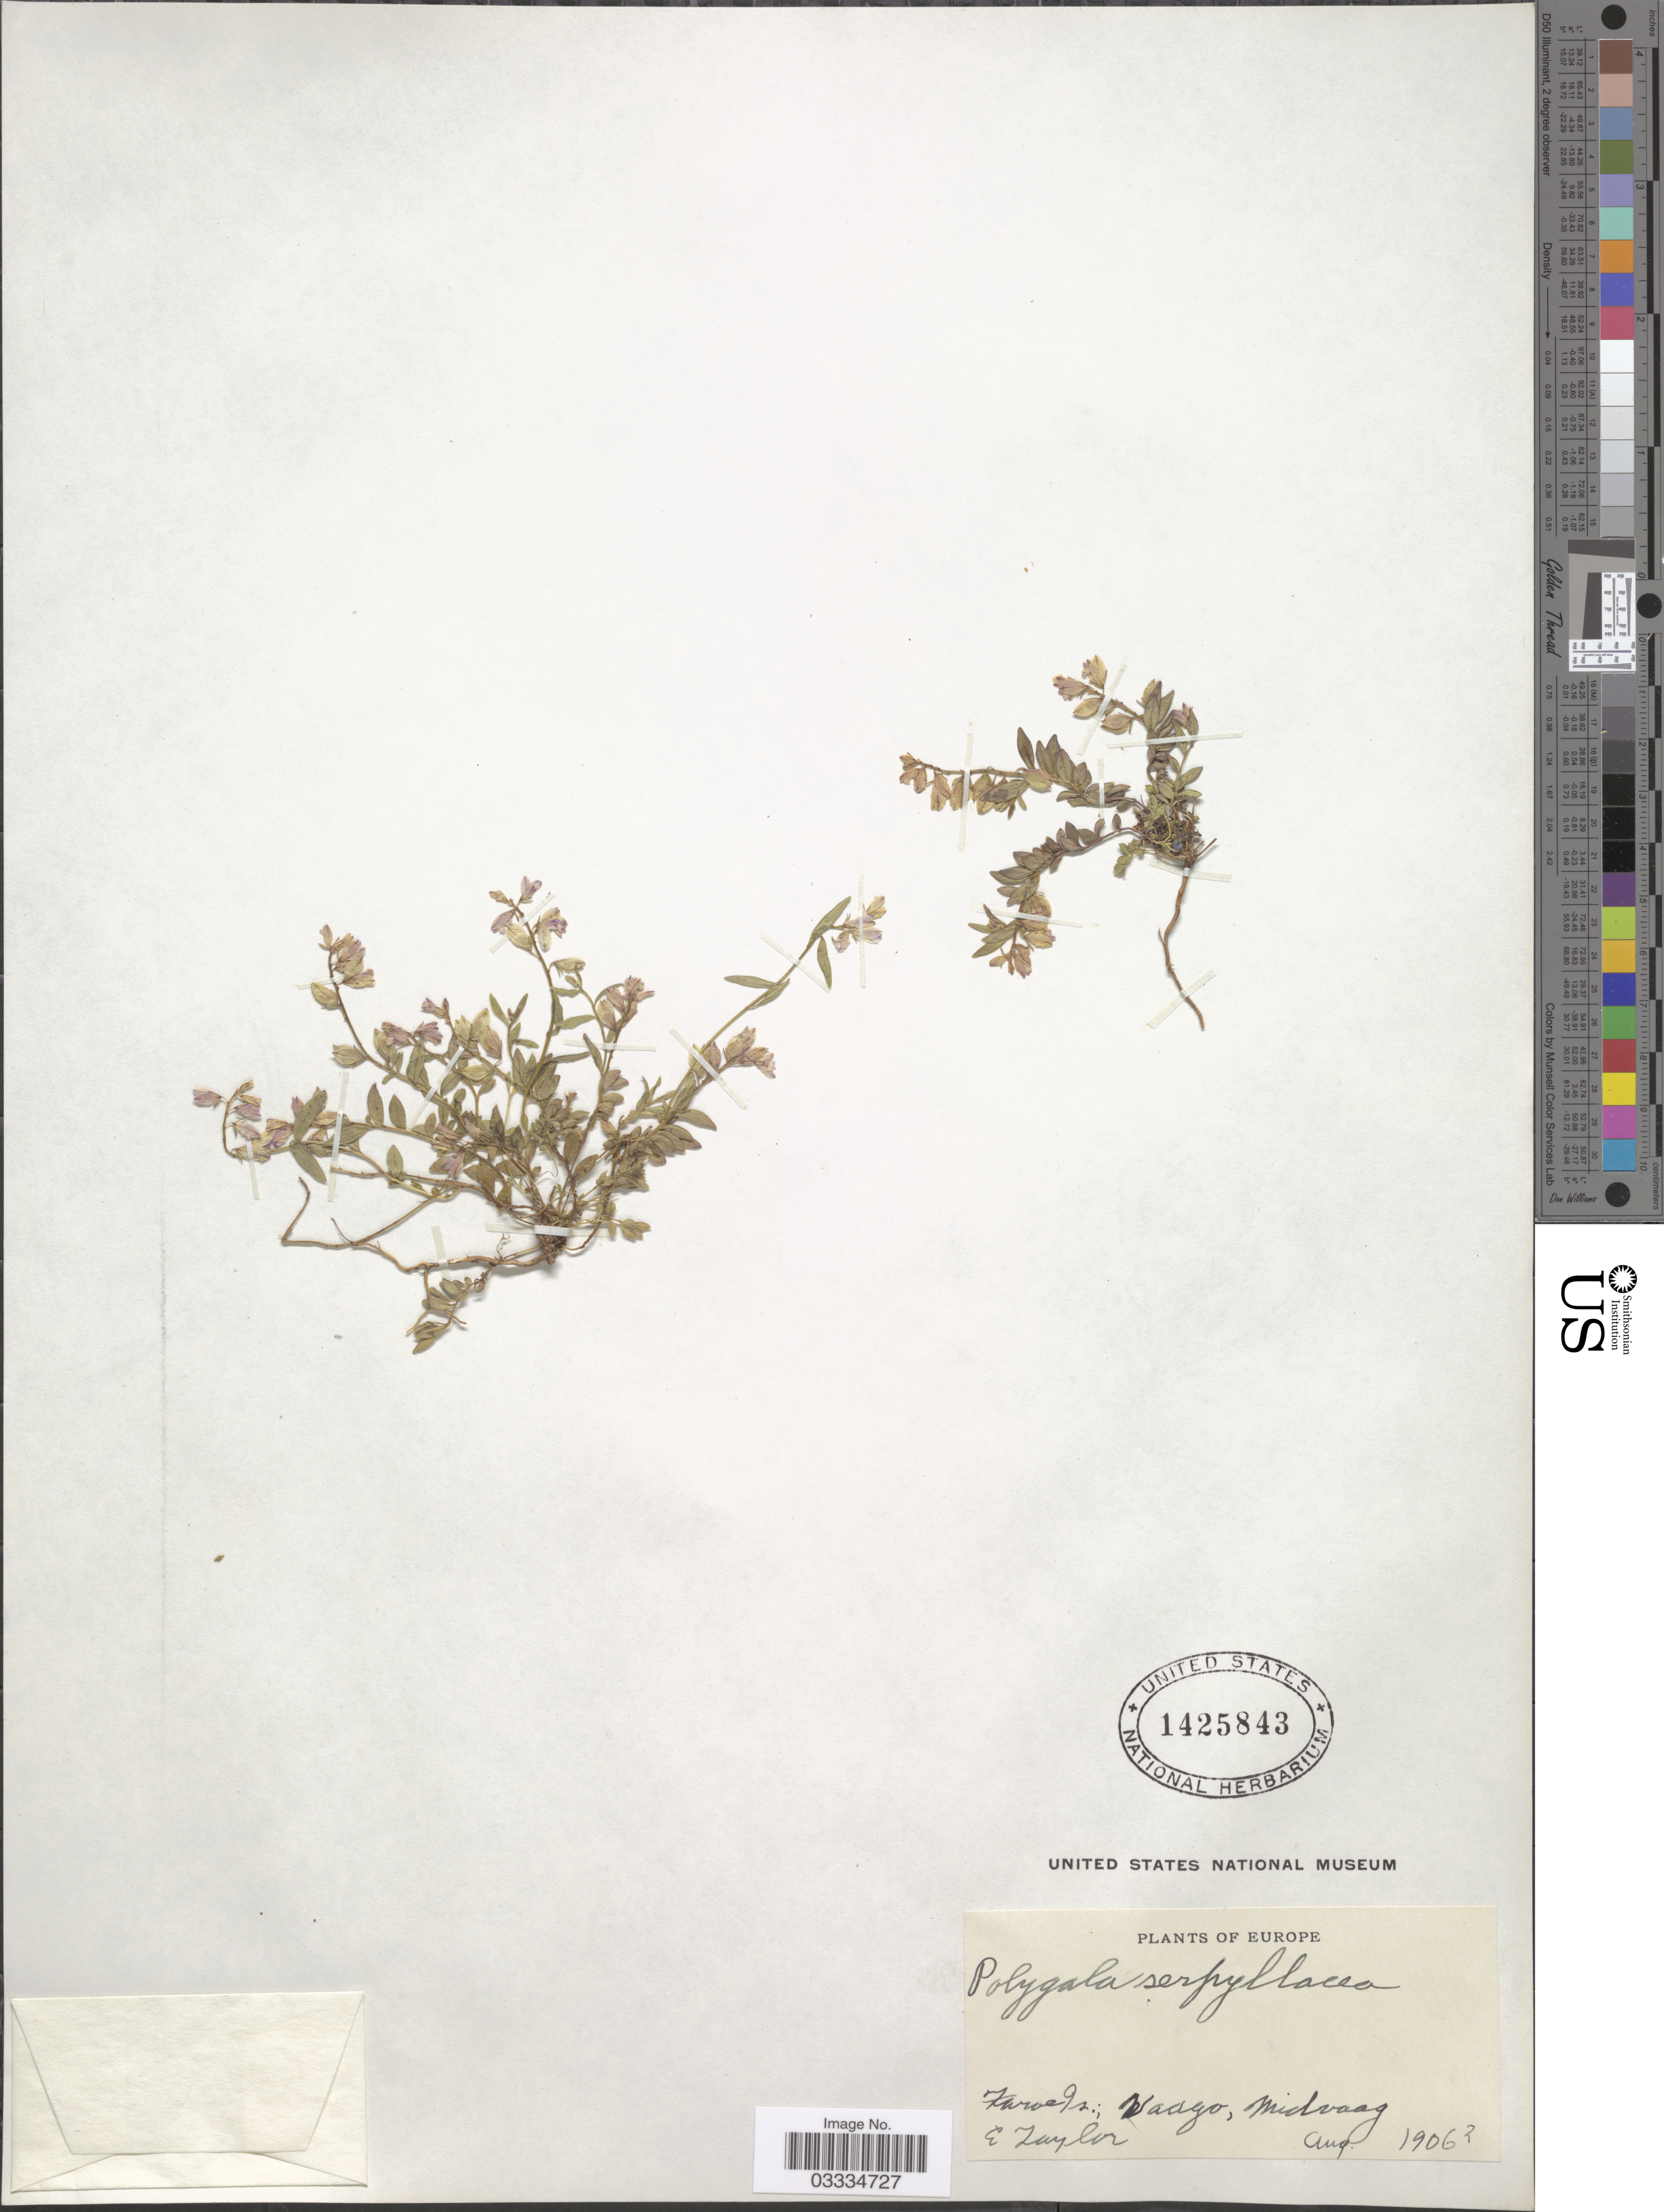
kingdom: Plantae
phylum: Tracheophyta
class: Magnoliopsida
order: Fabales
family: Polygalaceae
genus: Polygala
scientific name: Polygala serpyllacea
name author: Weihe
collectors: E. Taylor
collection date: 1906-08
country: Faroe Islands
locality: Europe. Faroe Is.; Vaago, Midvaag.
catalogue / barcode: US 1425843